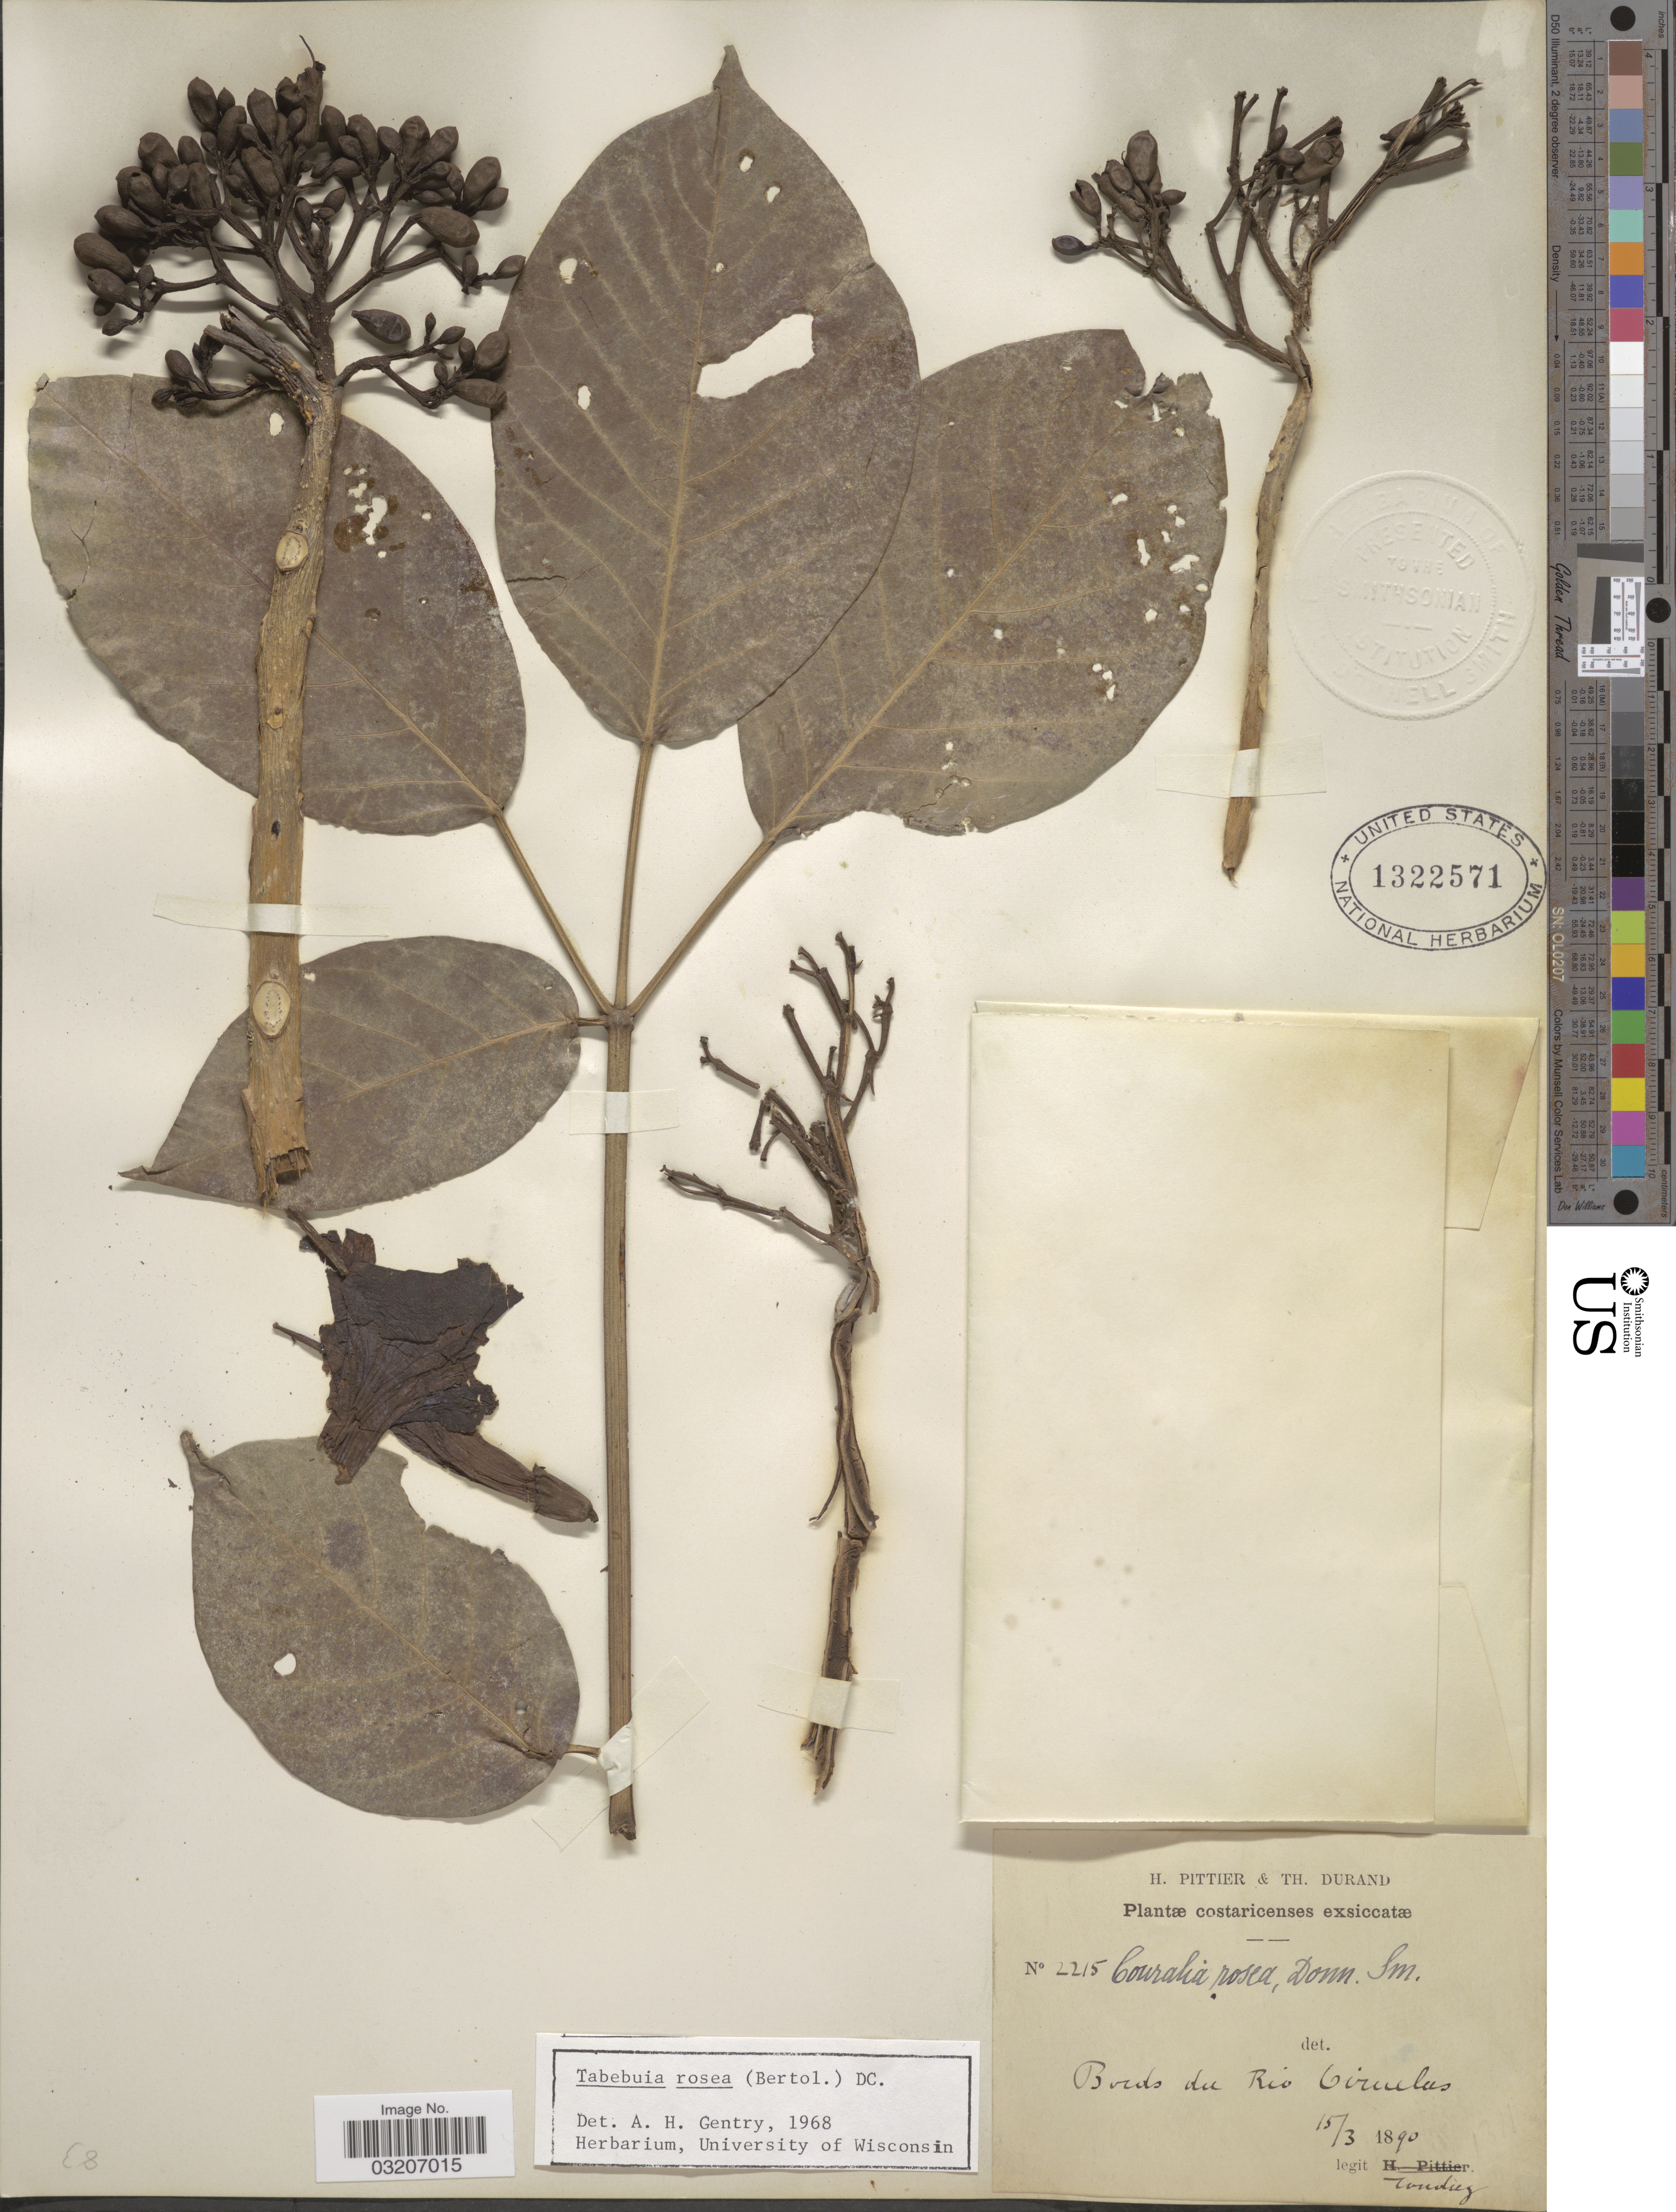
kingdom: Plantae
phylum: Tracheophyta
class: Magnoliopsida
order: Lamiales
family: Bignoniaceae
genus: Tabebuia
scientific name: Tabebuia rosea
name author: (Bertol.) DC.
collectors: Tonduz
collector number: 2215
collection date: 1890-03-15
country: Costa Rica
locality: Bords de Rio Ciruelas.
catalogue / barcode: US 1322571